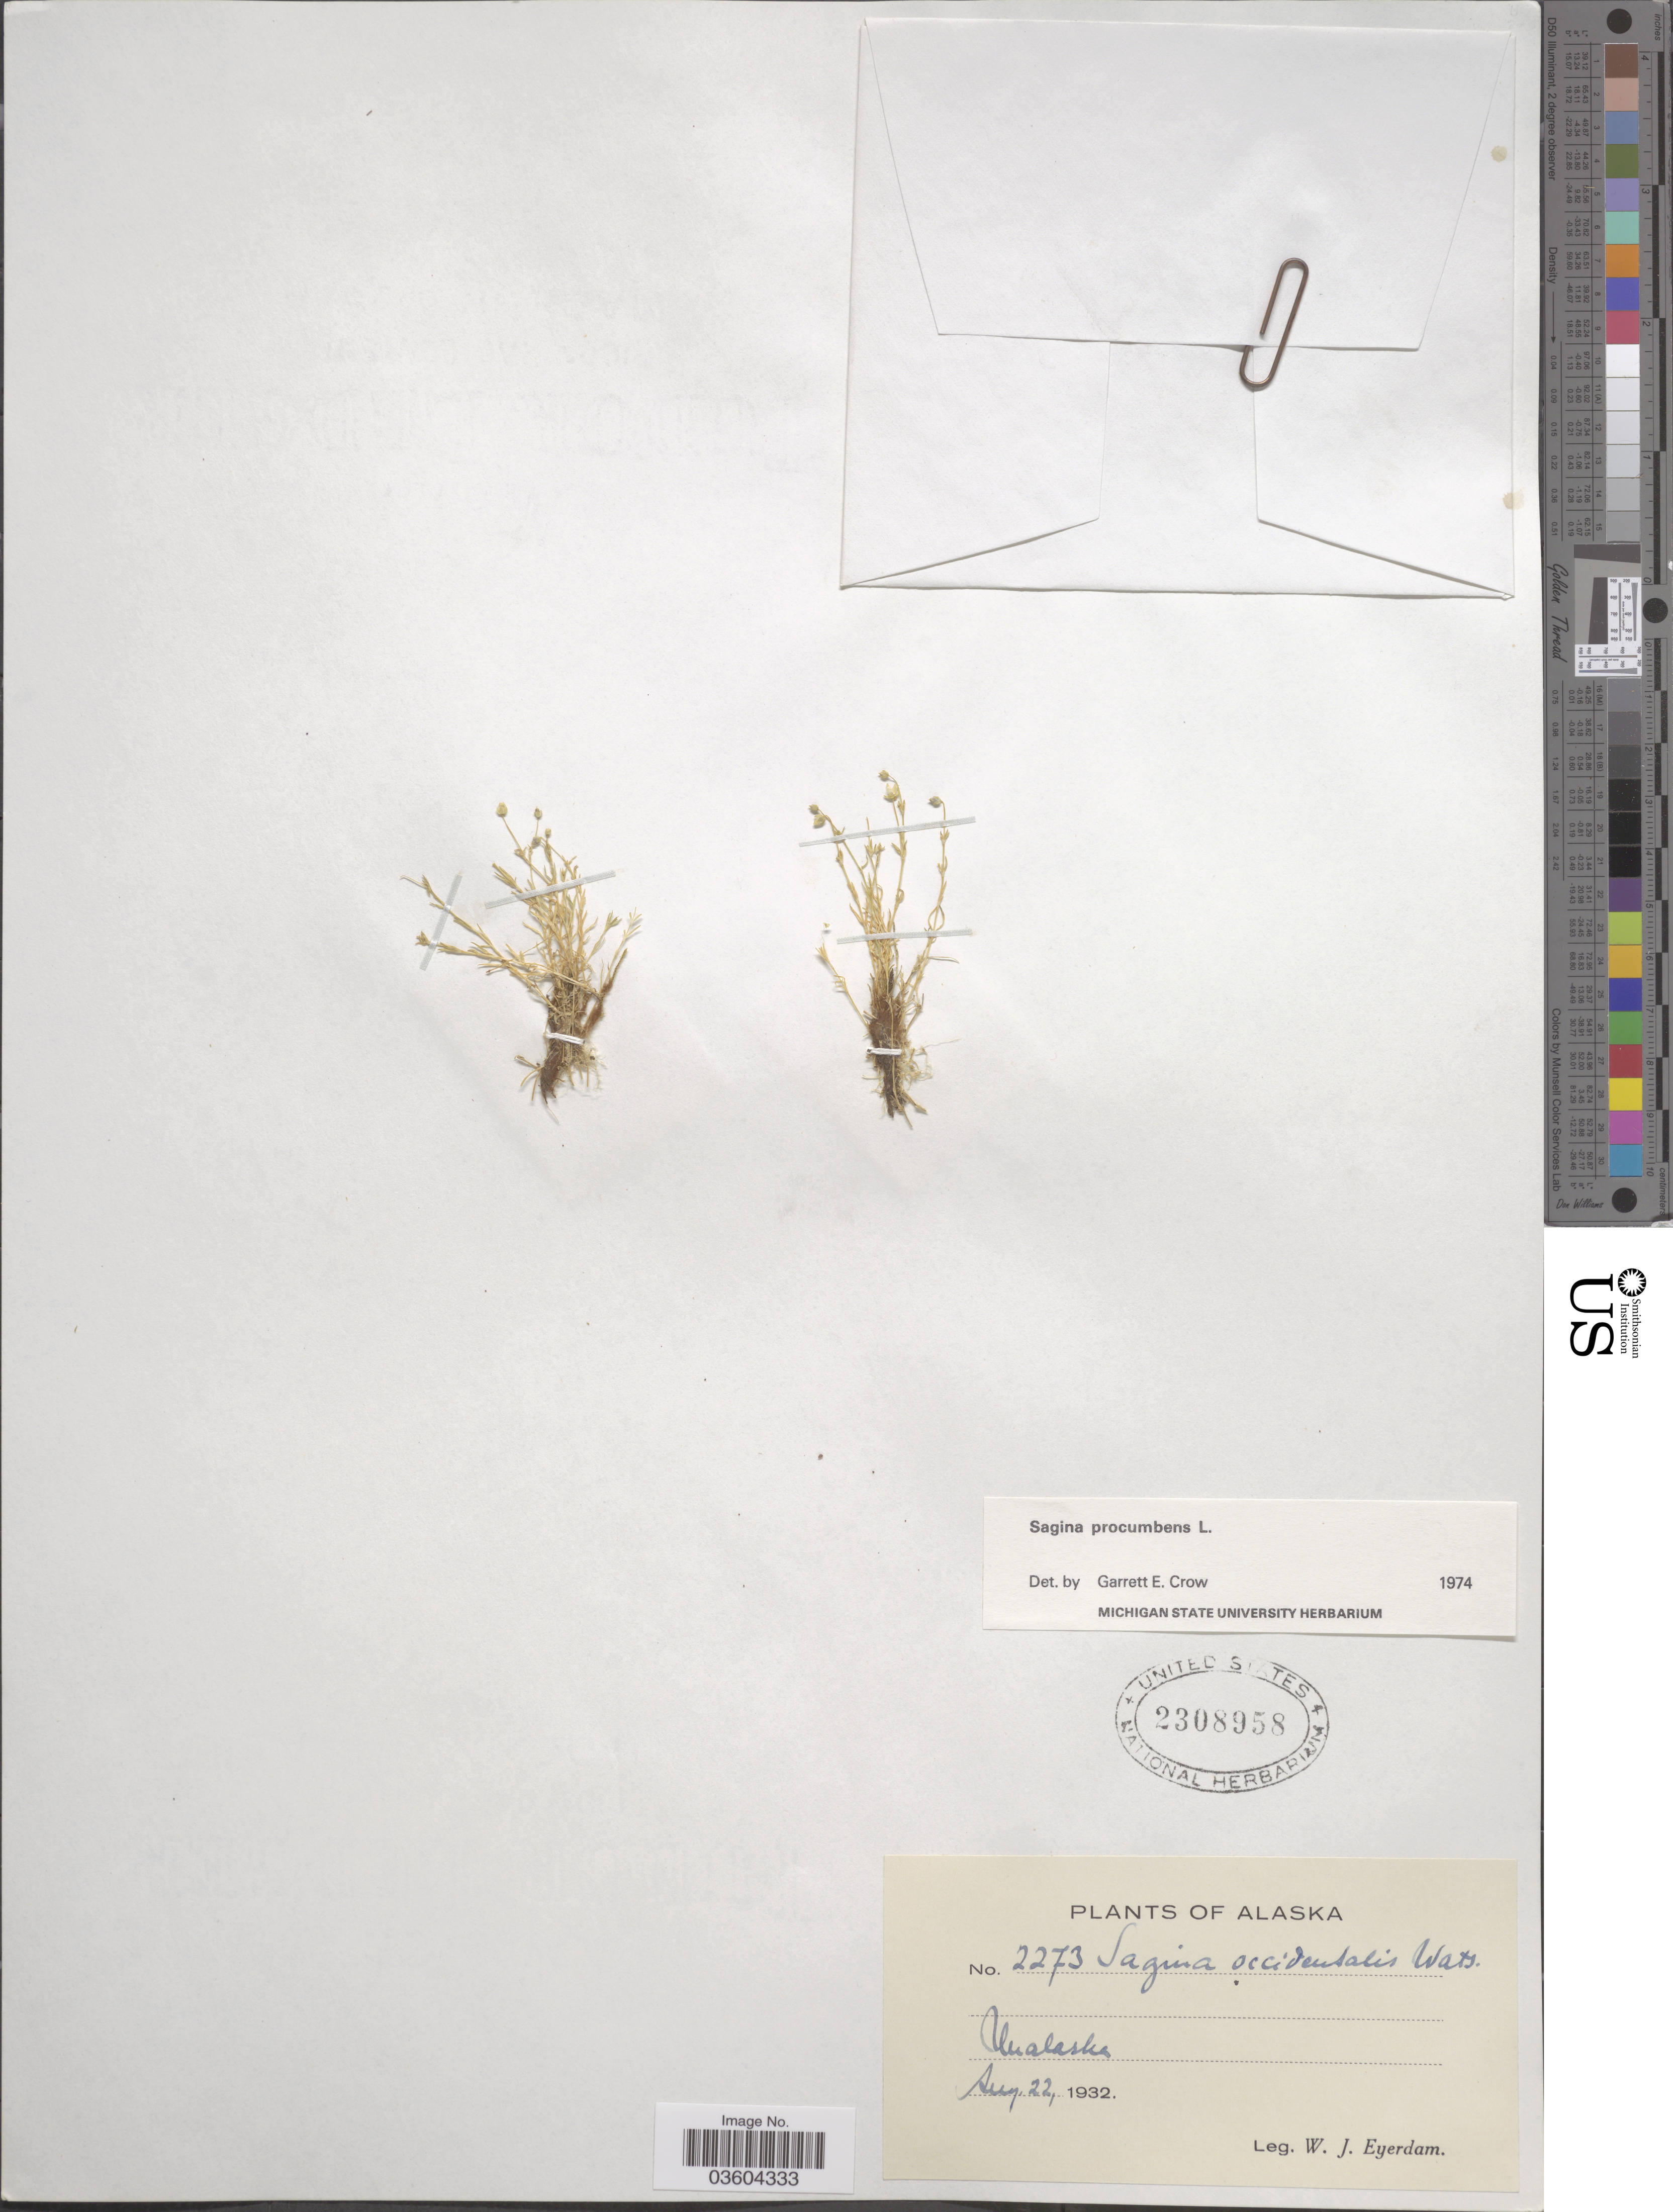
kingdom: Plantae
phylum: Tracheophyta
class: Magnoliopsida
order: Caryophyllales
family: Caryophyllaceae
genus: Sagina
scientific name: Sagina procumbens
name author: L.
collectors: W. J. Eyerdam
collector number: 2273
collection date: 1932-08-22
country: United States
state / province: Alaska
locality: Unalaska.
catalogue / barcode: US 2308958